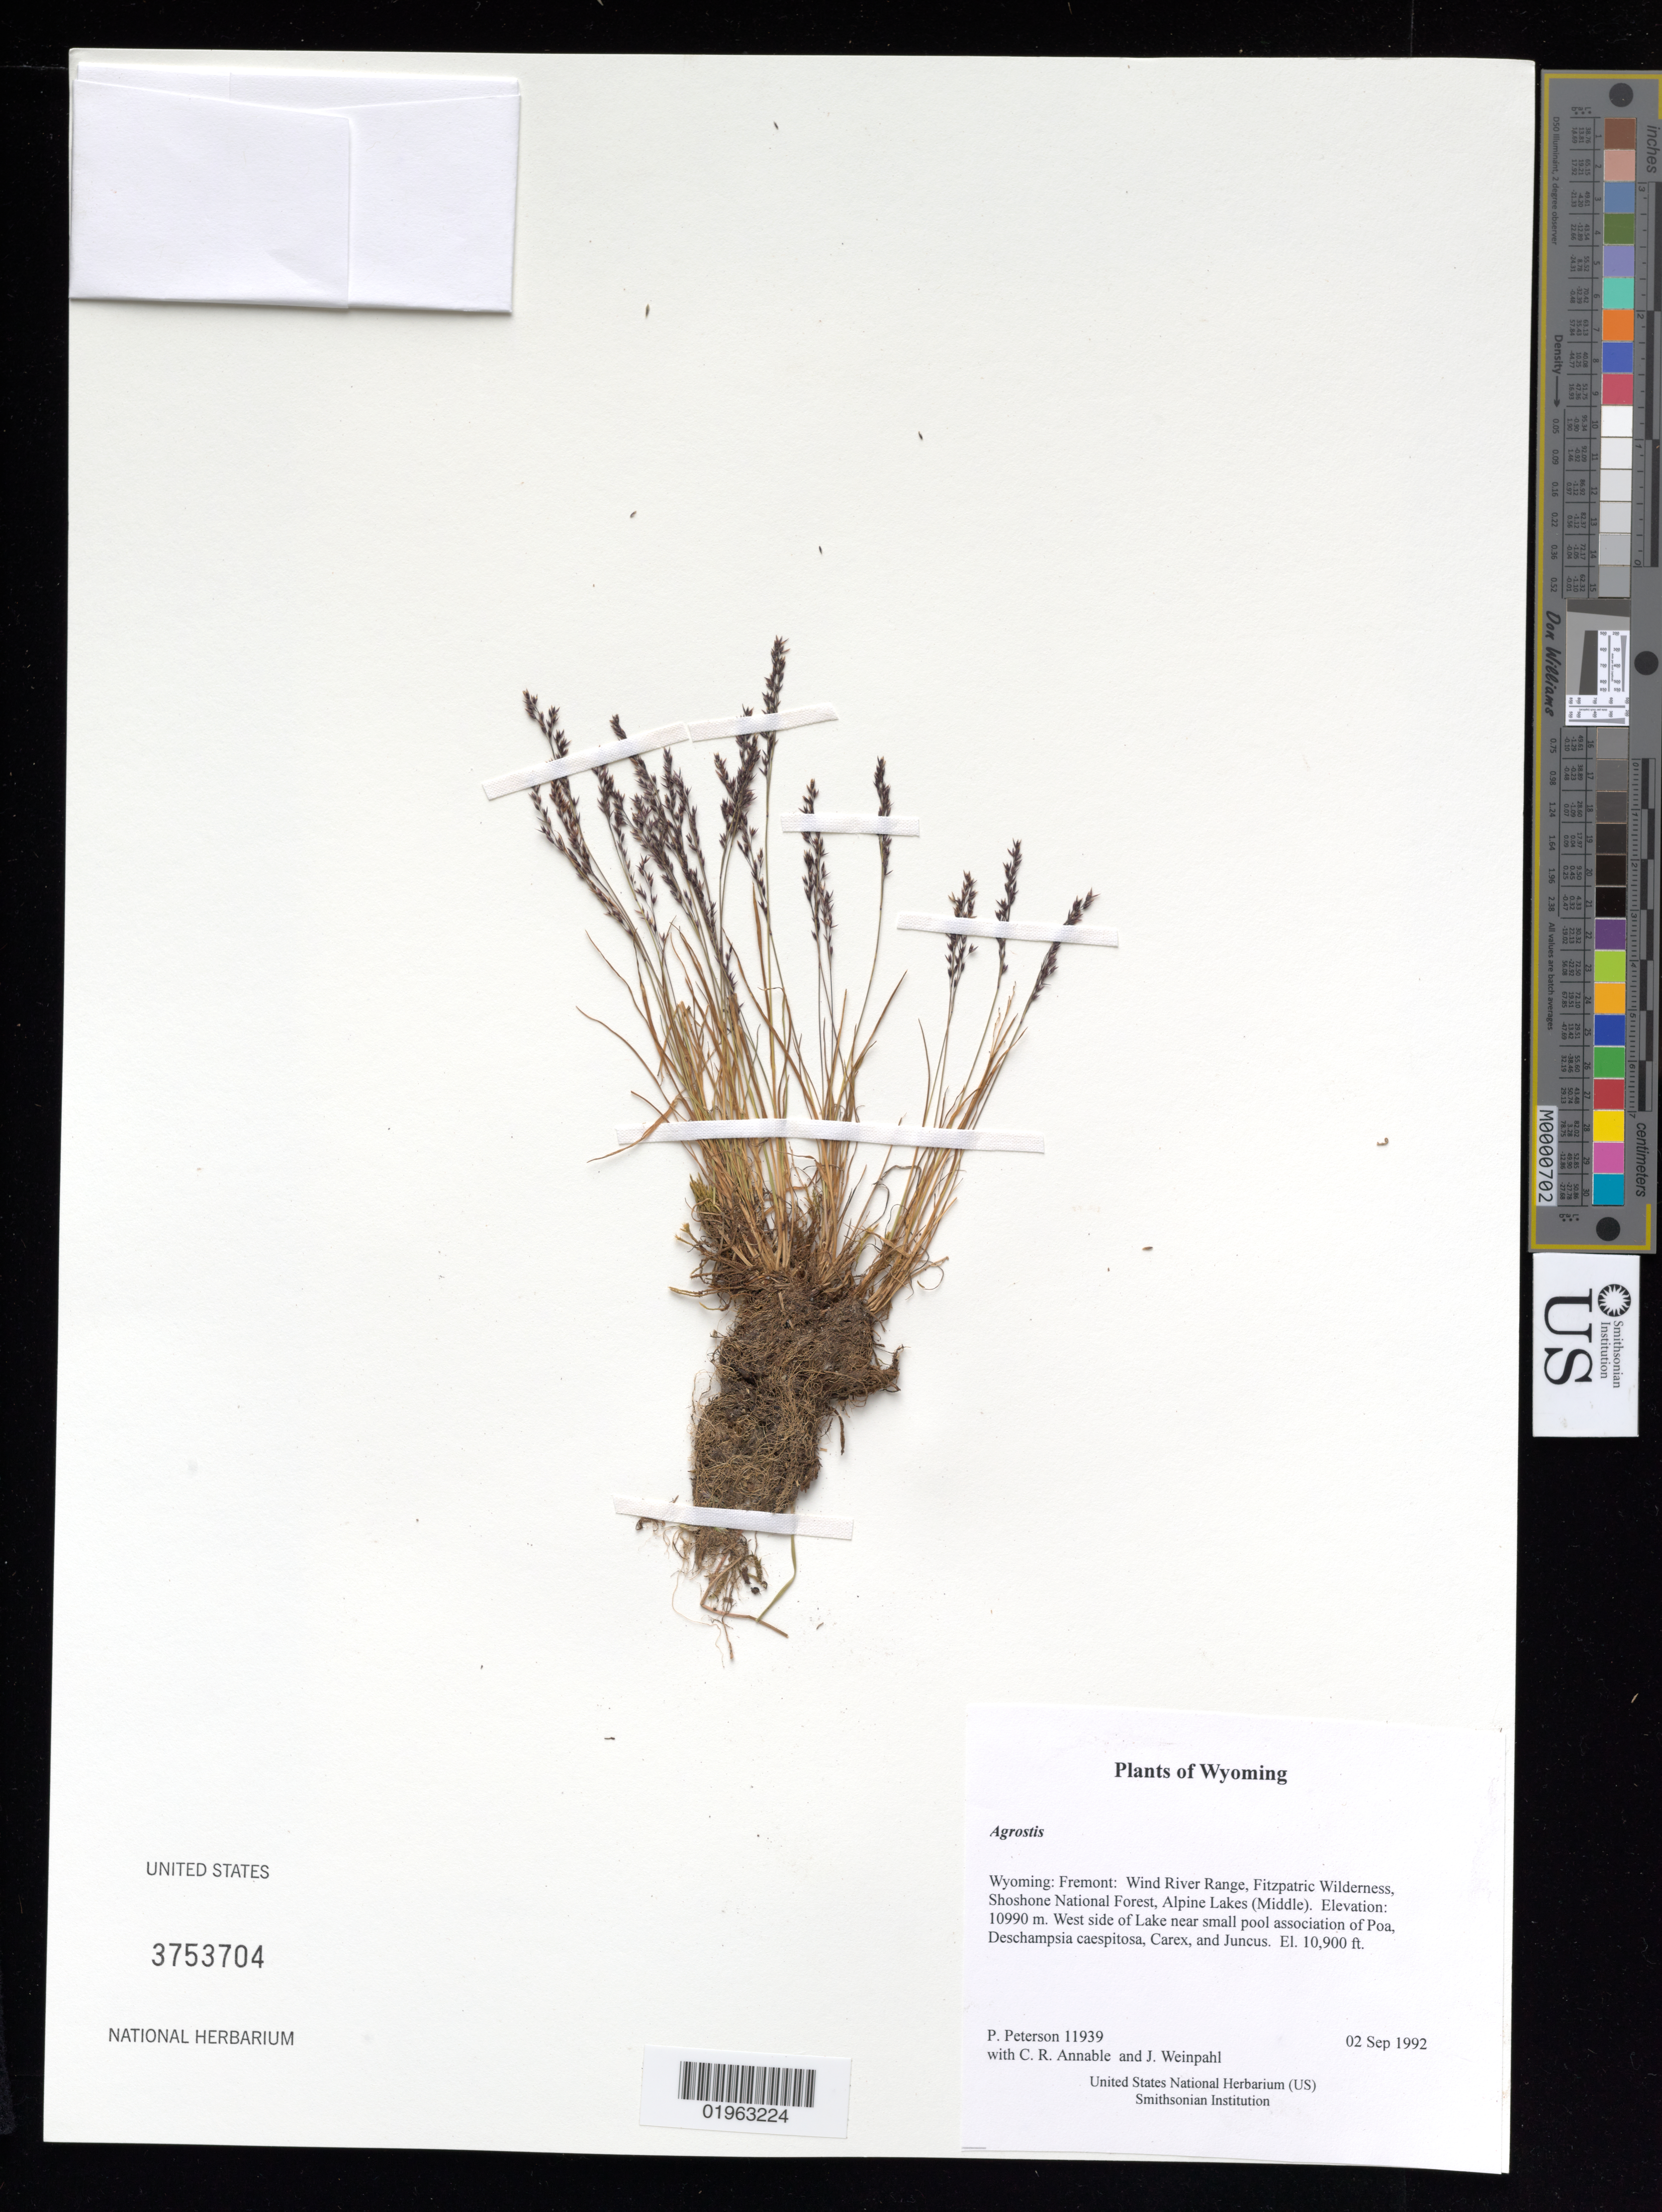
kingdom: Plantae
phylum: Tracheophyta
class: Liliopsida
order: Poales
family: Poaceae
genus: Agrostis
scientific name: Agrostis sp.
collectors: P. M. Peterson, C. R. Annable & J. Weinpahl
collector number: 11939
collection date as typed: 02 Sep 1992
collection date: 1992-09-02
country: United States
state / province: Wyoming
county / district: Fremont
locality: Wind River Range, Fitzpatric Wilderness, Shoshone National Forest, Alpine Lakes (Middle).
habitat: West side of Lake near small pool association of Poa, Deschampsia caespitosa, Carex, and Juncus. El. 10,900 ft.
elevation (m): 10990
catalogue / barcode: US 3753704